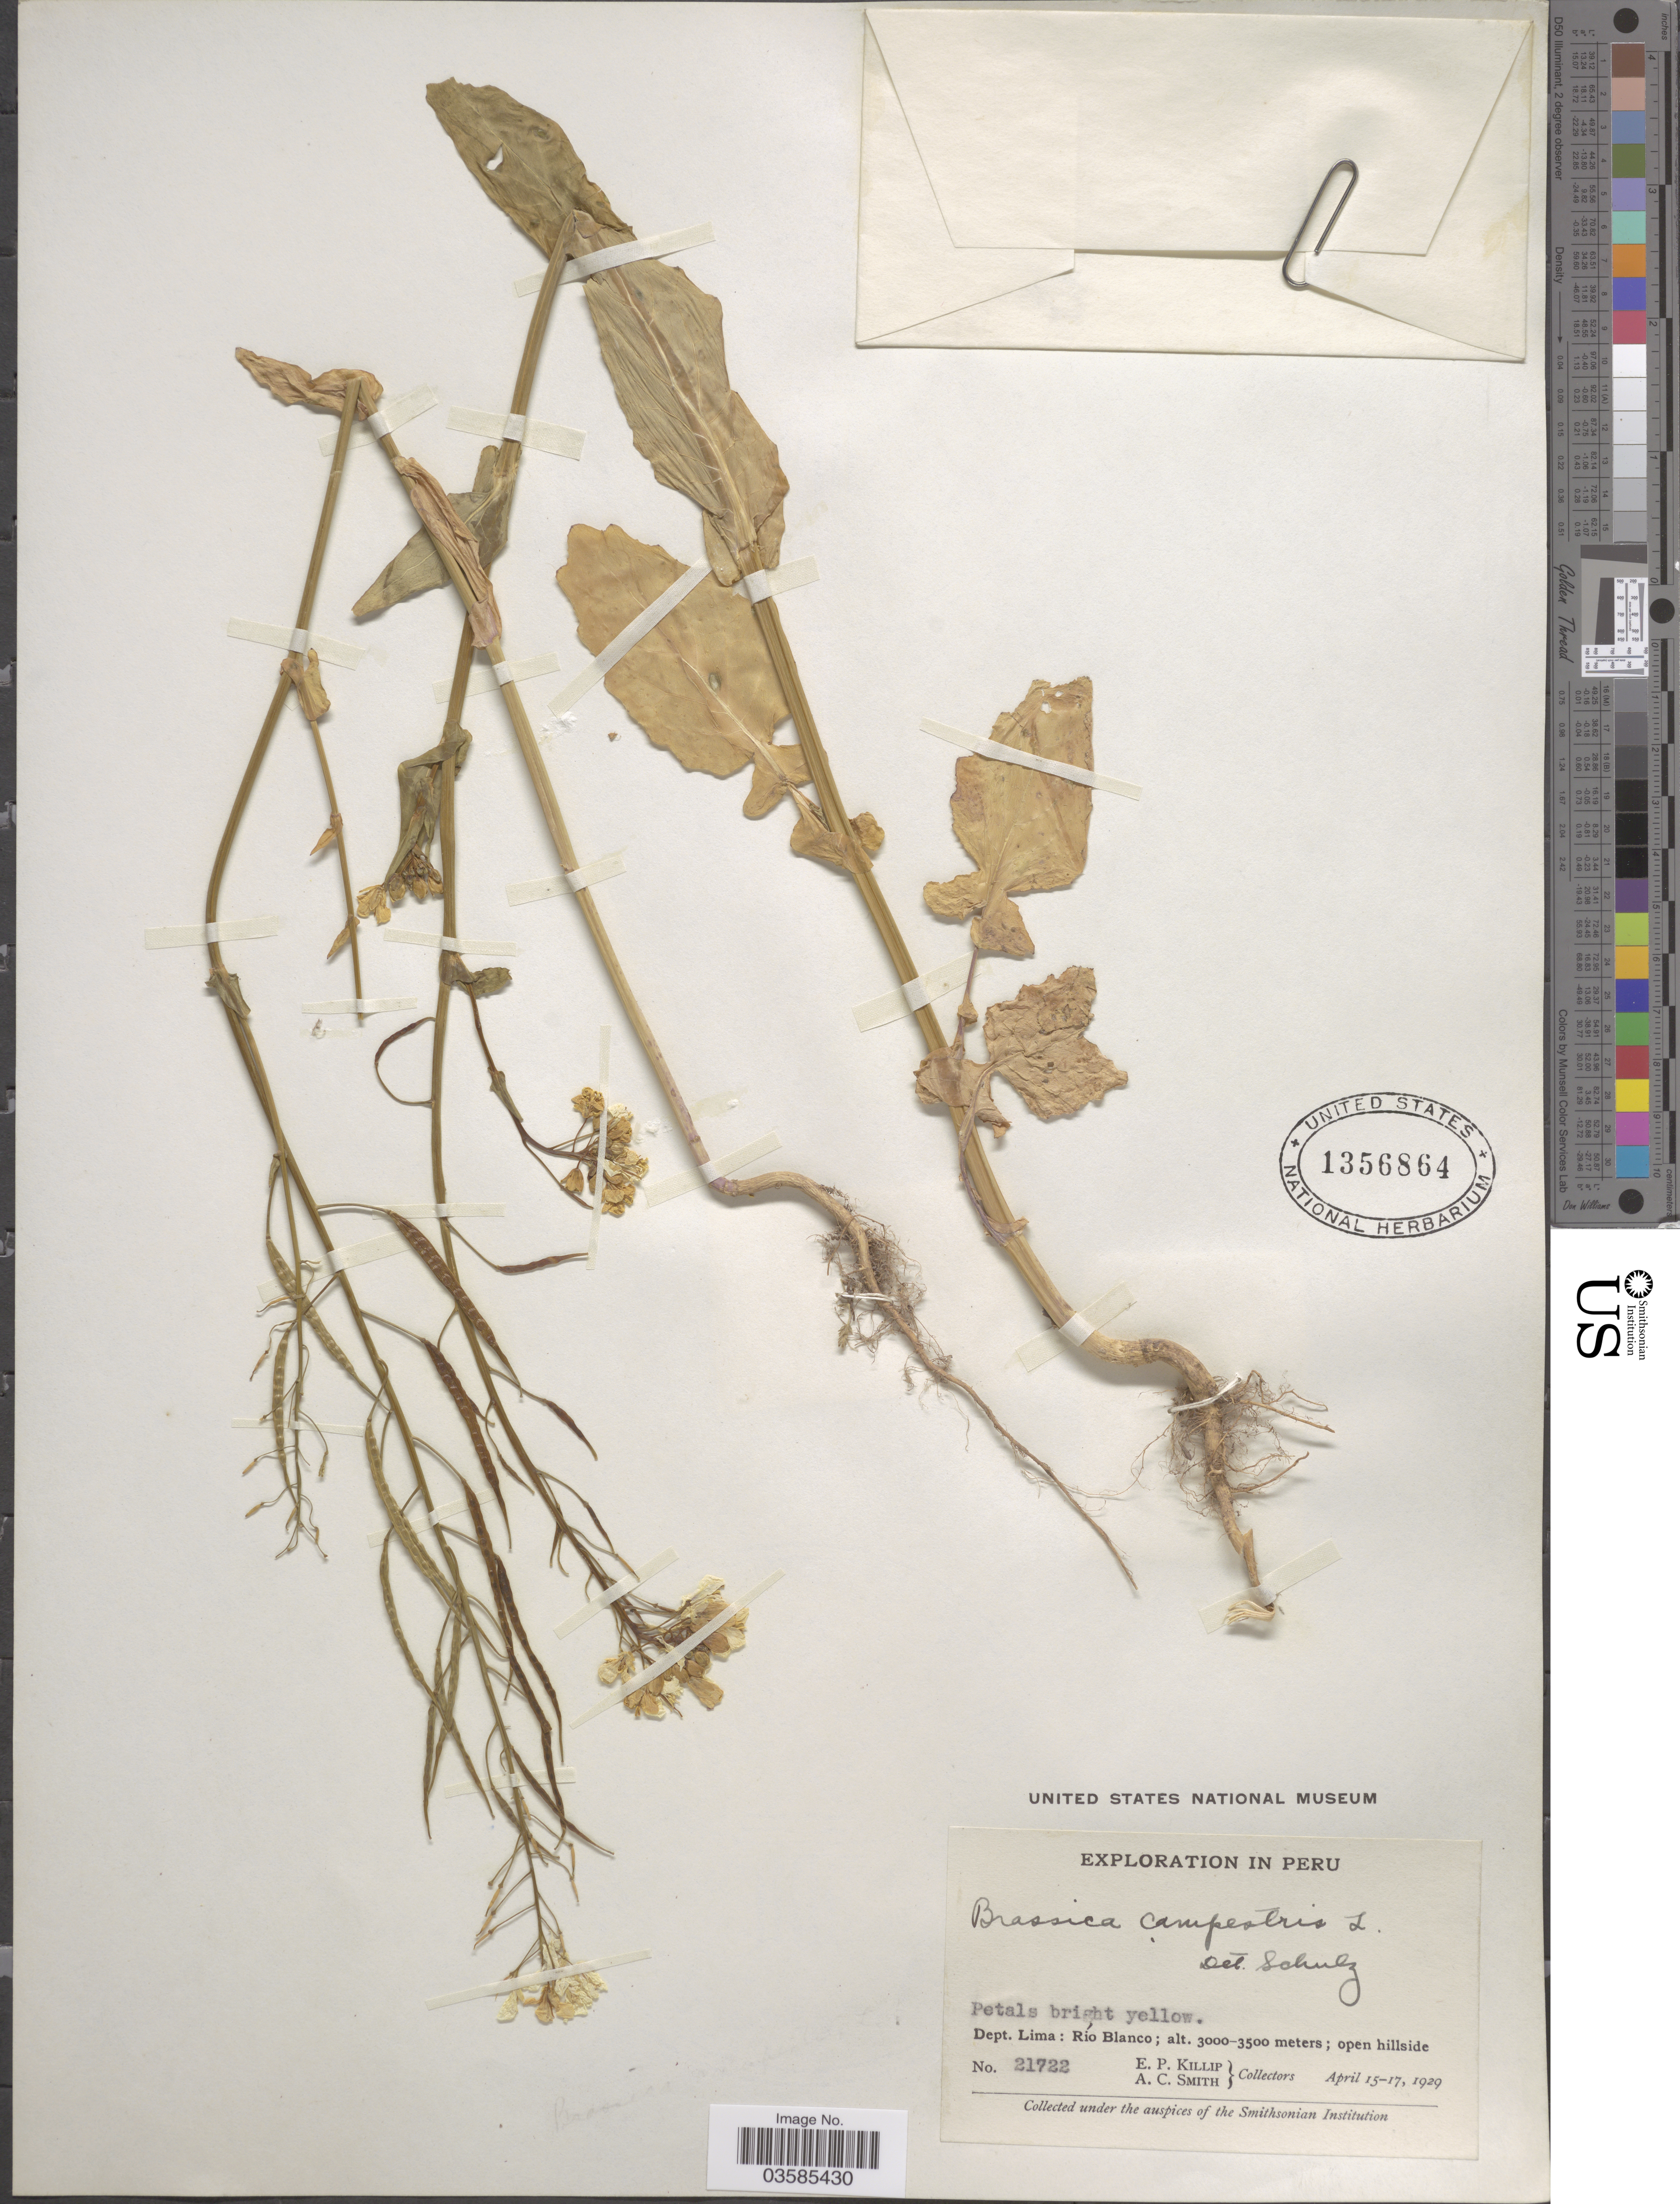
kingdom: Plantae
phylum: Tracheophyta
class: Magnoliopsida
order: Brassicales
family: Brassicaceae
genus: Brassica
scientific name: Brassica campestris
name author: L.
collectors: E. P. Killip & A. C. Smith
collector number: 21722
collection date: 1929-04-15/1929-04-17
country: Peru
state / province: Lima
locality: Dept. Lima: Río Blanco. Open Hillside.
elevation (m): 3000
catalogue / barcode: US 1356864